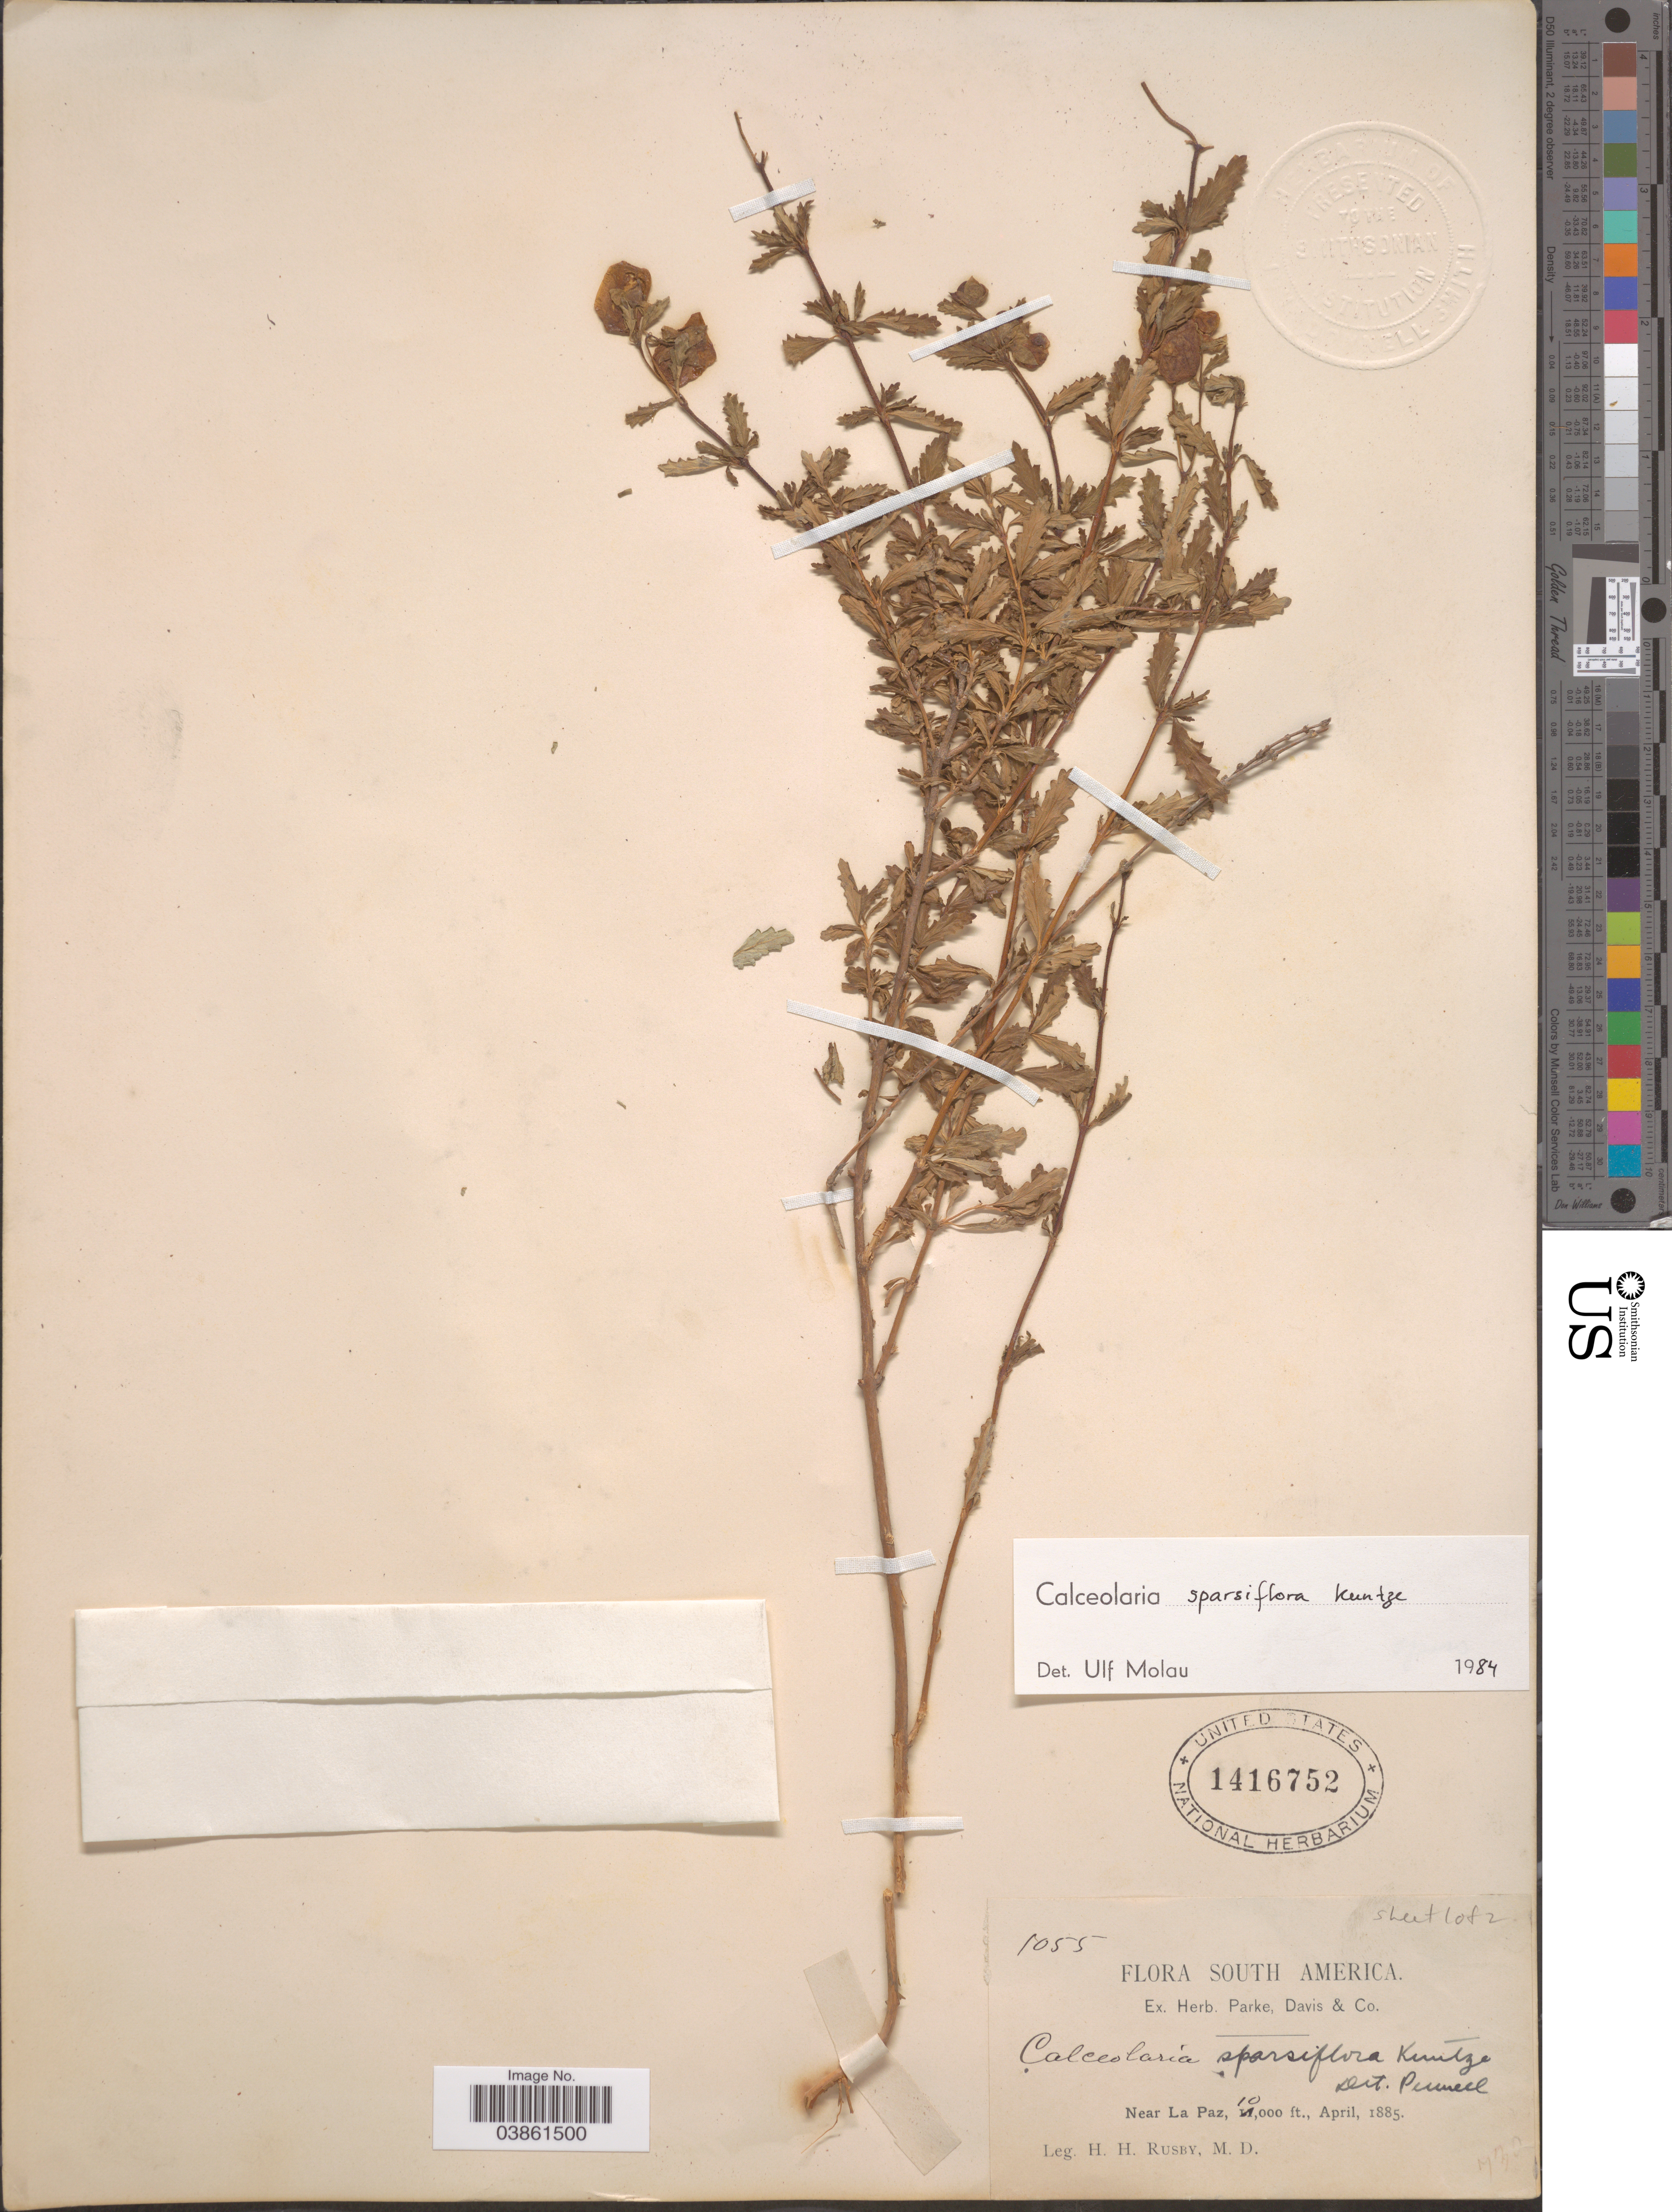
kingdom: Plantae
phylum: Tracheophyta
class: Magnoliopsida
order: Lamiales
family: Calceolariaceae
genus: Calceolaria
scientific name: Calceolaria sparsiflora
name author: Kuntze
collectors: H. H. Rusby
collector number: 1055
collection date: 1885-04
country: Bolivia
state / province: La Paz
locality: Near La Paz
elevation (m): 3048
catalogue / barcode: US 1416752